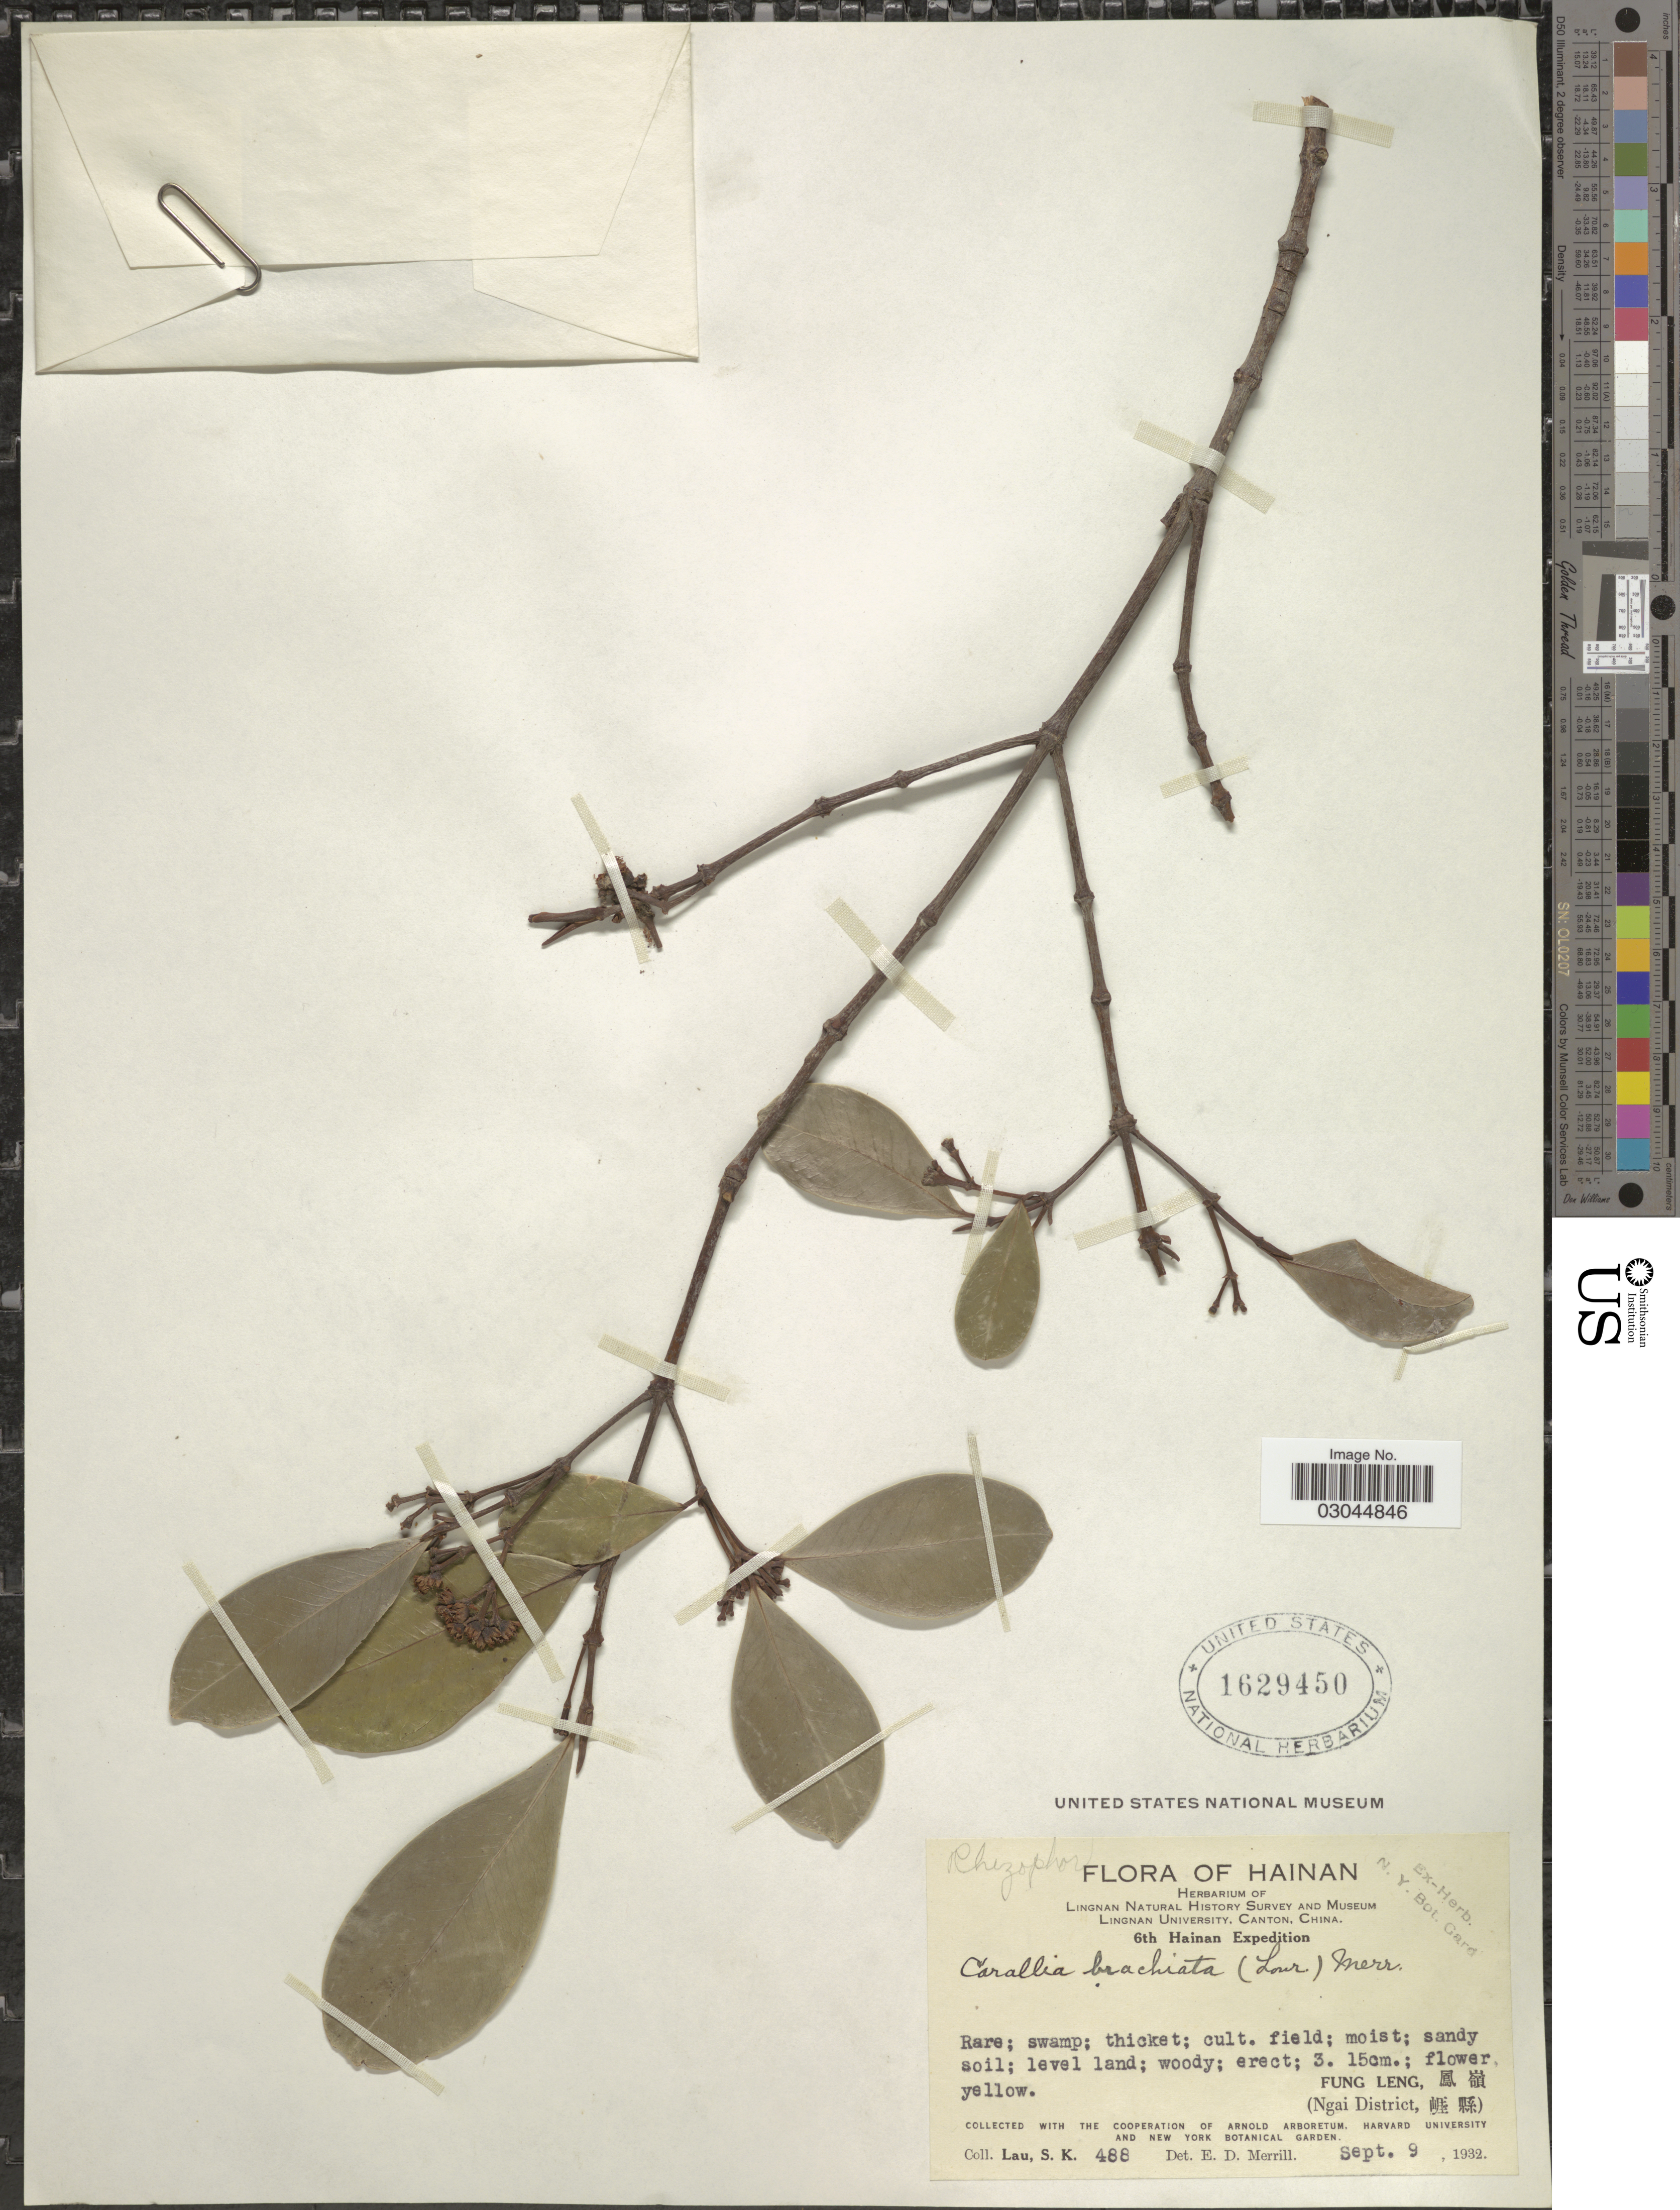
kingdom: Plantae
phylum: Tracheophyta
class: Magnoliopsida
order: Malpighiales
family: Rhizophoraceae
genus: Carallia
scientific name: Carallia brachiata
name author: (Lour.) Merr.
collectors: S. K. Lau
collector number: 488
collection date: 1932-09-09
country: China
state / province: Hainan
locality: Fung Leng, Ngai District.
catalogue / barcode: US 1629450